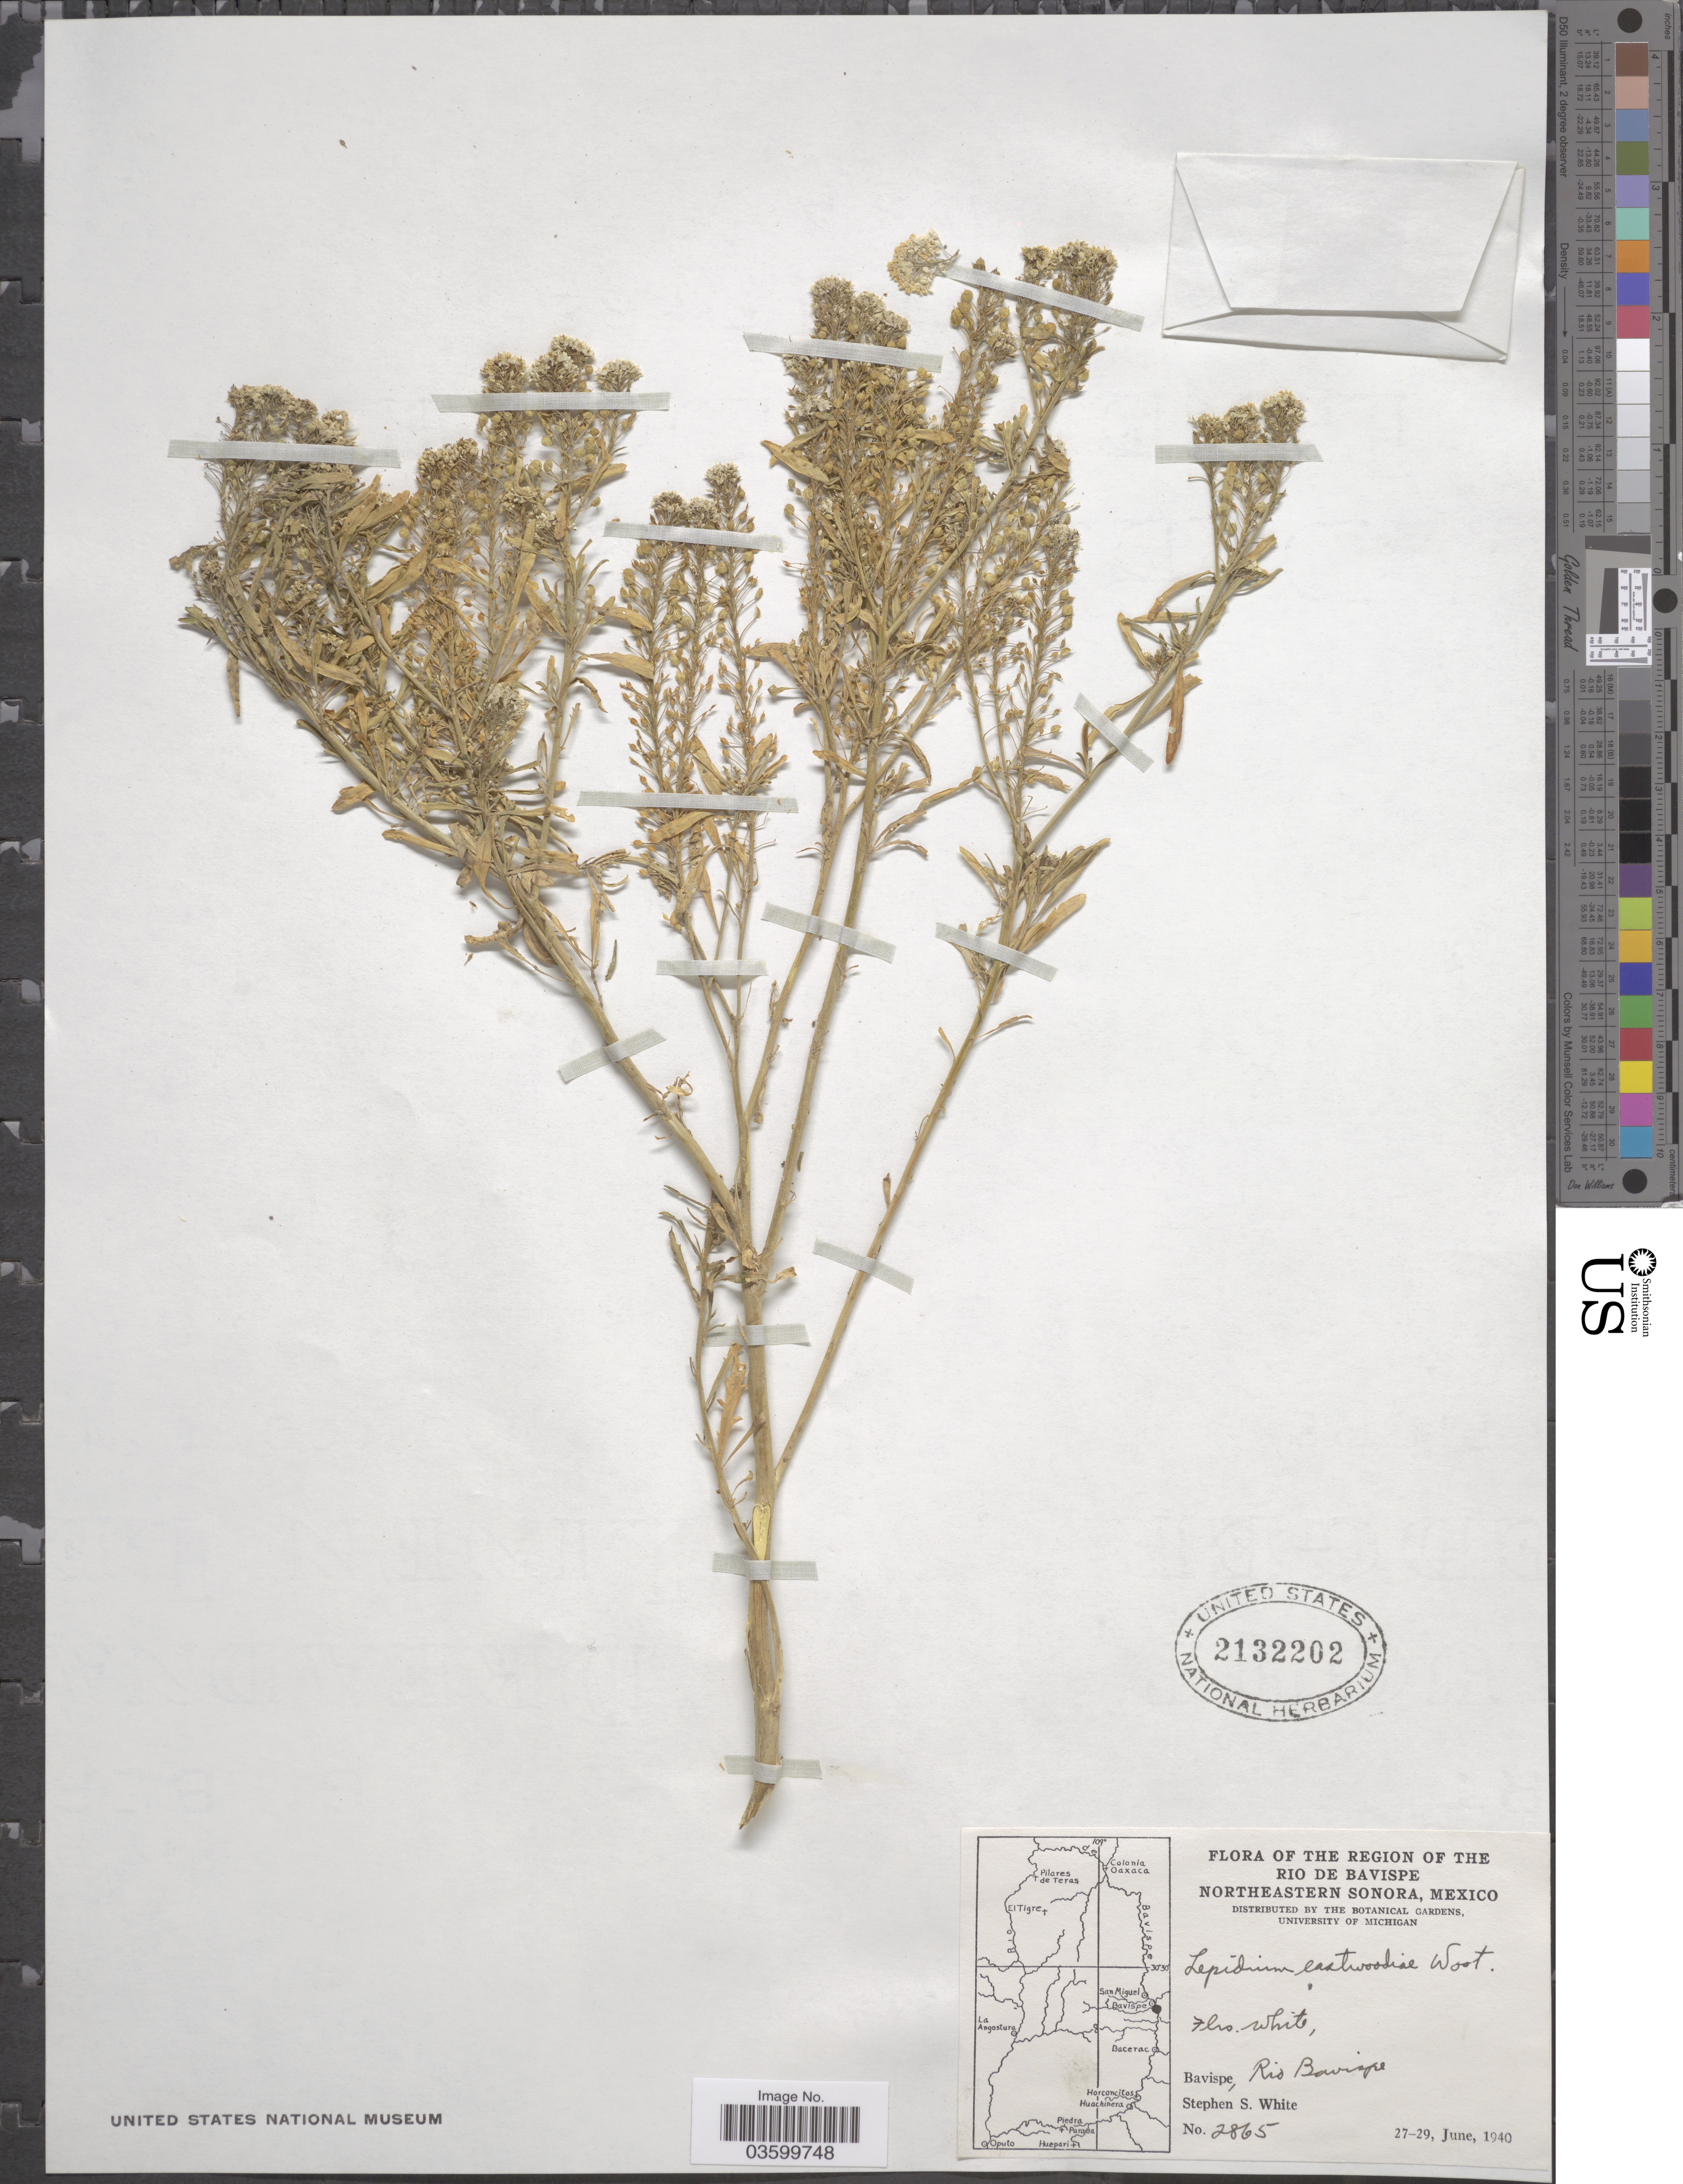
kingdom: Plantae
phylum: Tracheophyta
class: Magnoliopsida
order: Brassicales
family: Brassicaceae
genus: Lepidium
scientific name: Lepidium montanum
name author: Nutt.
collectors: S. S. White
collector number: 2865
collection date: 1940-06-27/1940-06-29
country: Mexico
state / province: Sonora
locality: The region of the Rio de Bavispe. Northeastern Sonora. Bavispe, Rio Bavispe.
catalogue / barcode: US 2132202